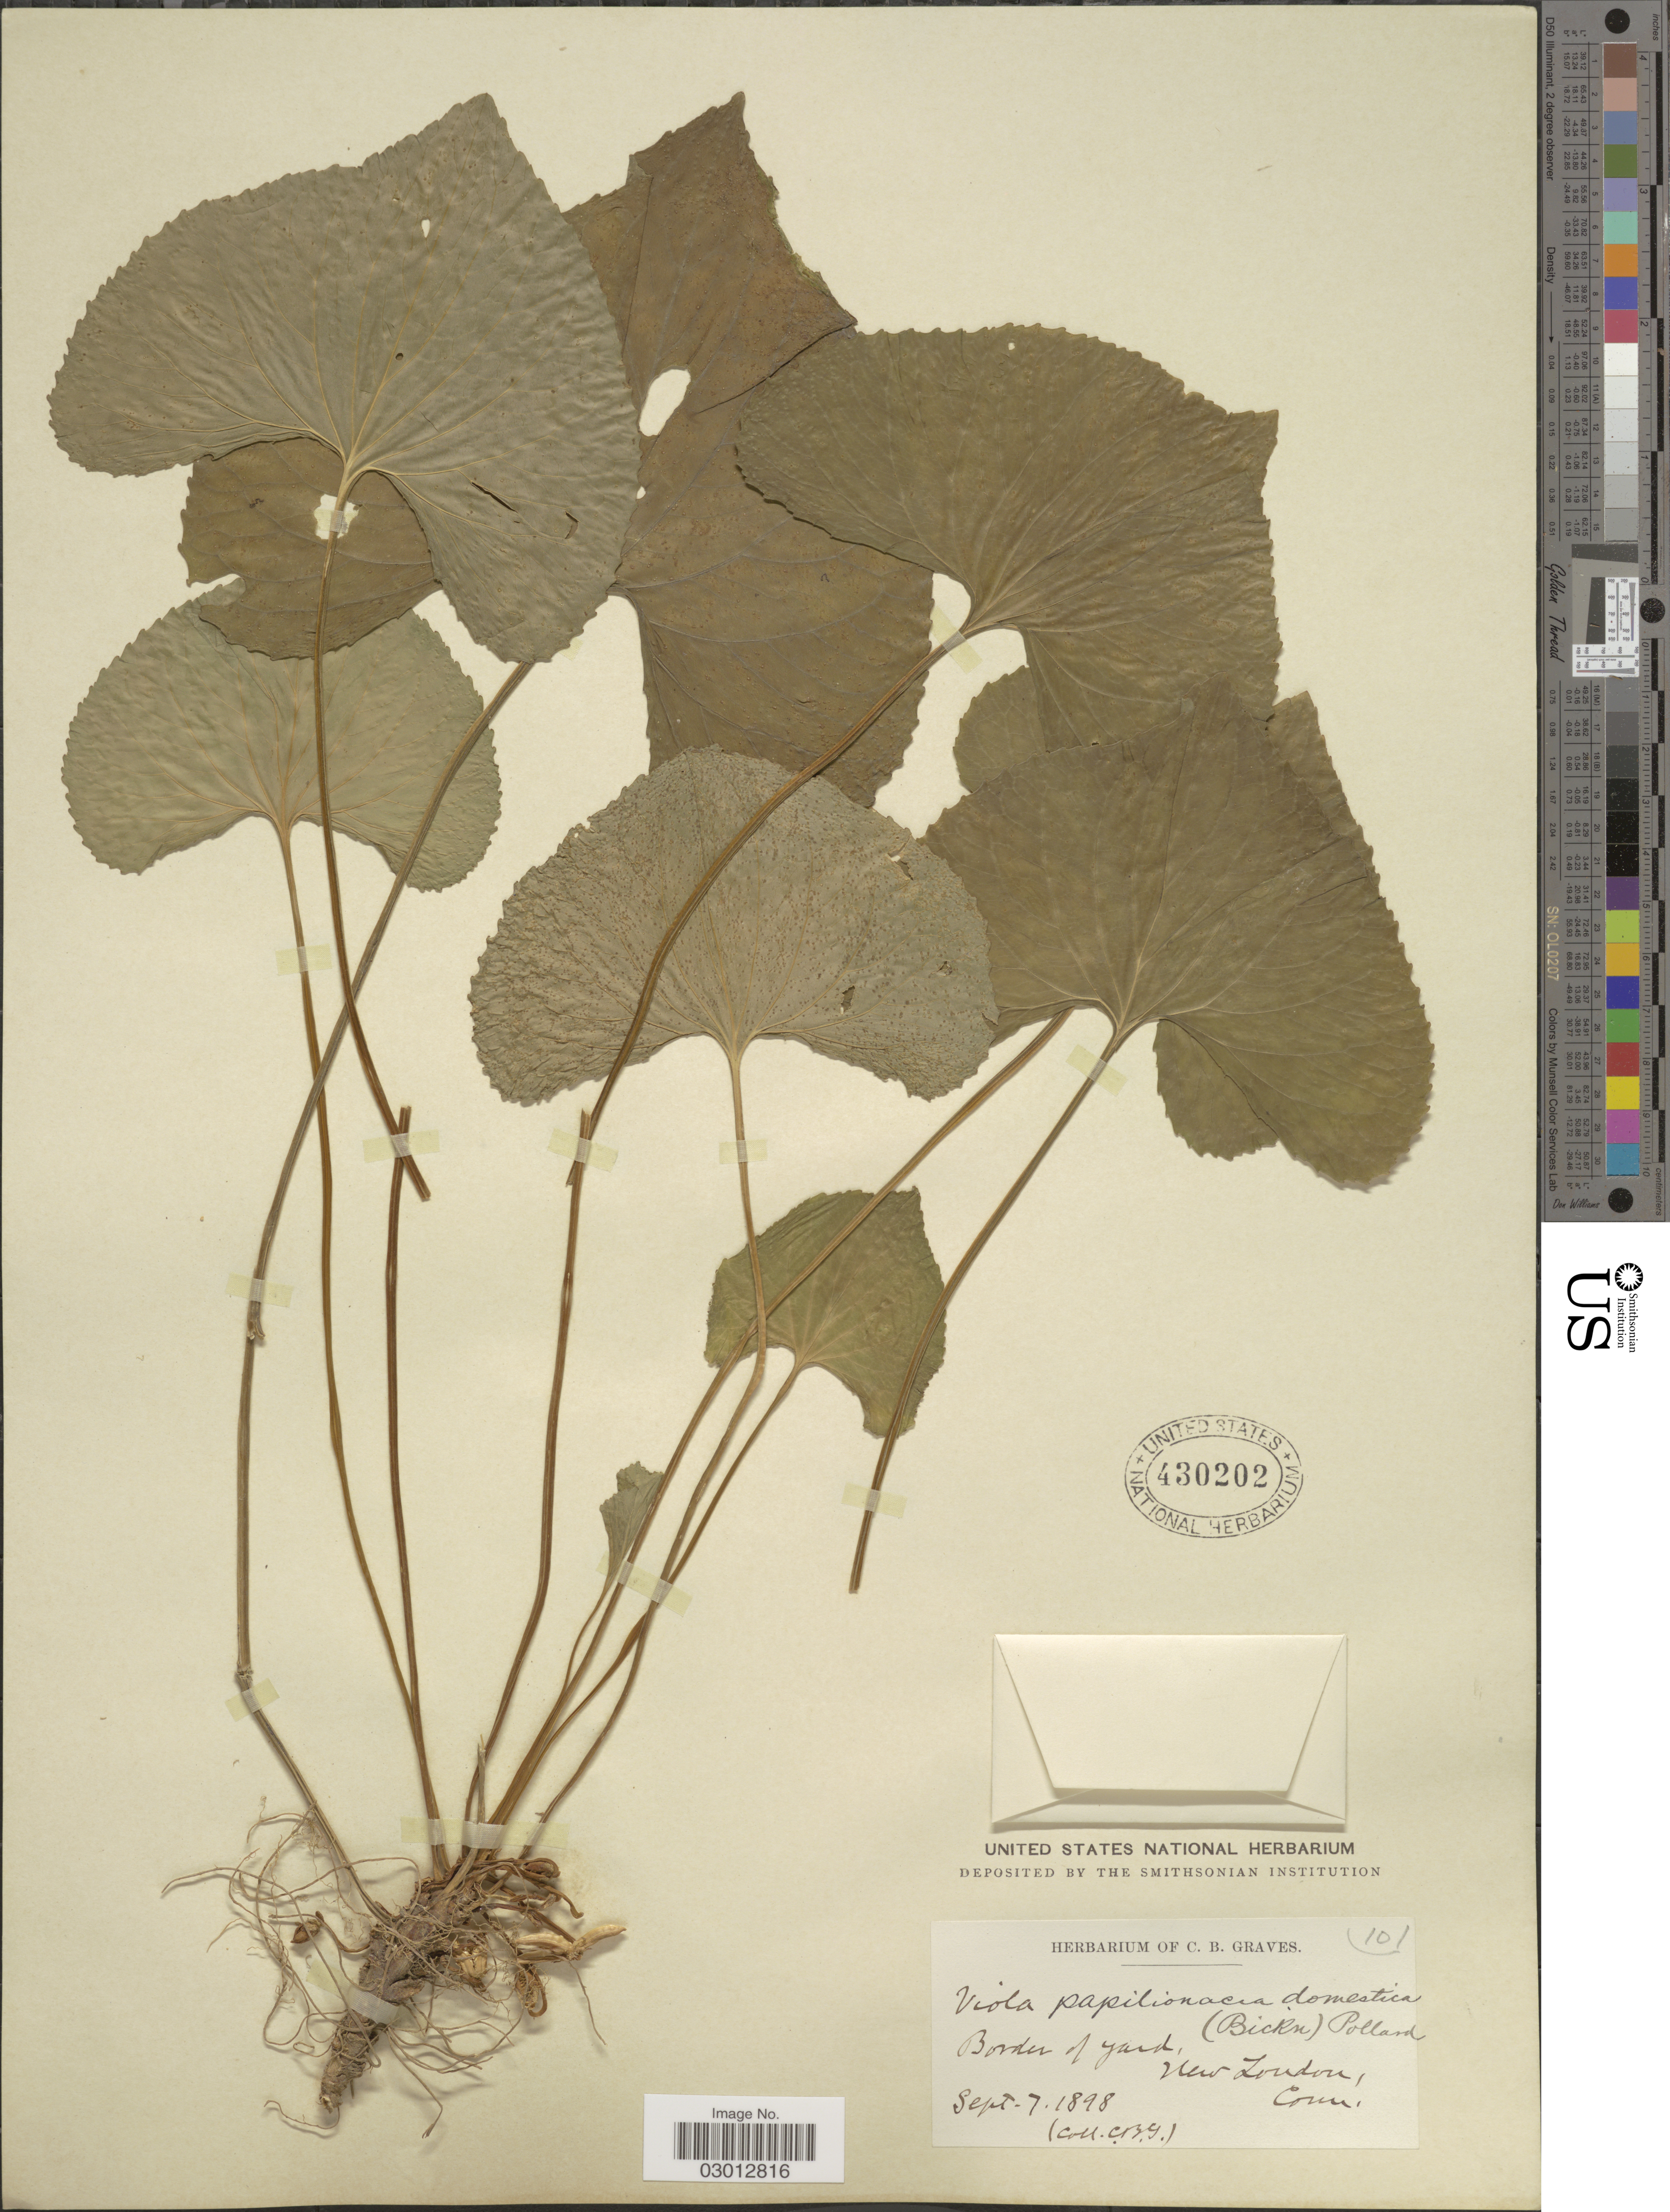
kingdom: Plantae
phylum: Tracheophyta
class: Magnoliopsida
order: Malpighiales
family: Violaceae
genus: Viola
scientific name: Viola papilionacea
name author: Pursh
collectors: C. Graves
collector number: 10?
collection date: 1898-09-07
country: United States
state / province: Connecticut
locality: Border of Yard, New London, Conn.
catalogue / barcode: US 430202